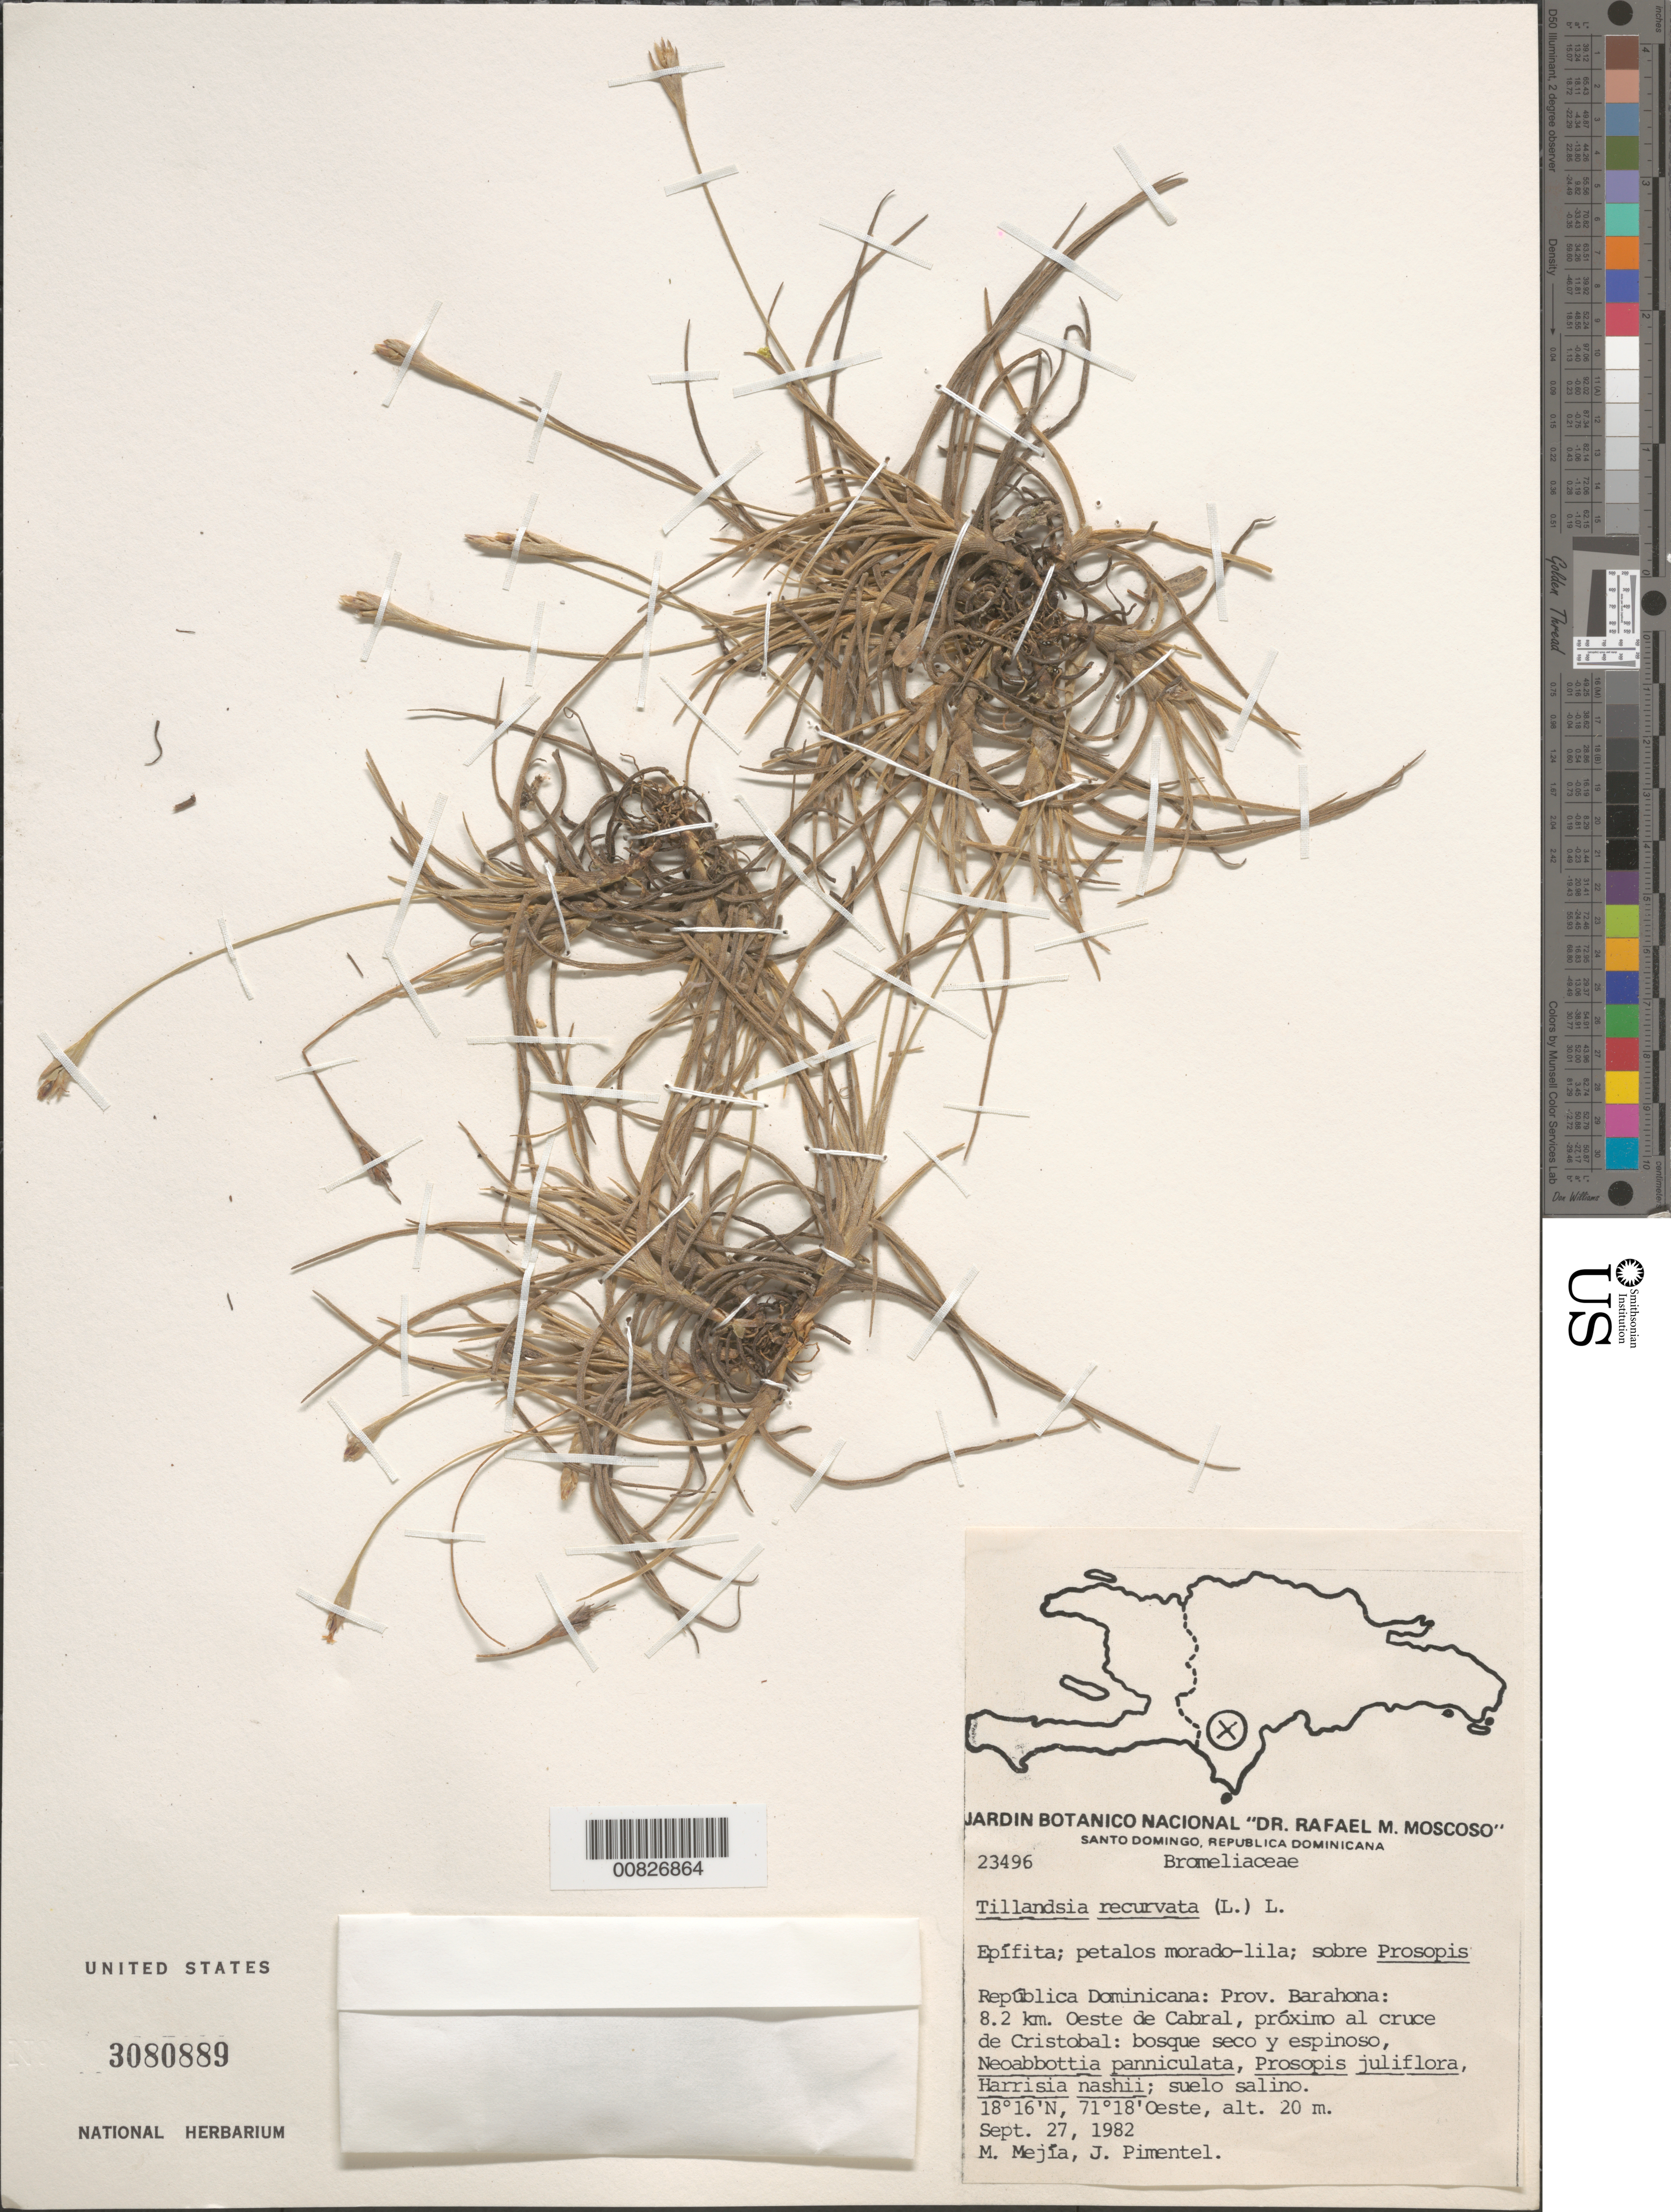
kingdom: Plantae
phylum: Tracheophyta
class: Liliopsida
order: Poales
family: Bromeliaceae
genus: Tillandsia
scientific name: Tillandsia recurvata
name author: L.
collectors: M. Mejia & J. Pimentel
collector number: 23496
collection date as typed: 27 Sep 1982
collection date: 1982-09-27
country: Dominican Republic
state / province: Barahona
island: Hispaniola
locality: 8.2 km. oeste de Cabral, próximo al cruce de Cristóbal.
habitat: Sobre Prosopis. Bosque seco y espinoso, Neoabbottia panniculata, Prosopis juliflora, Harrisia nashii; suelo salino.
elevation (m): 20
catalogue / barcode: US 3080889